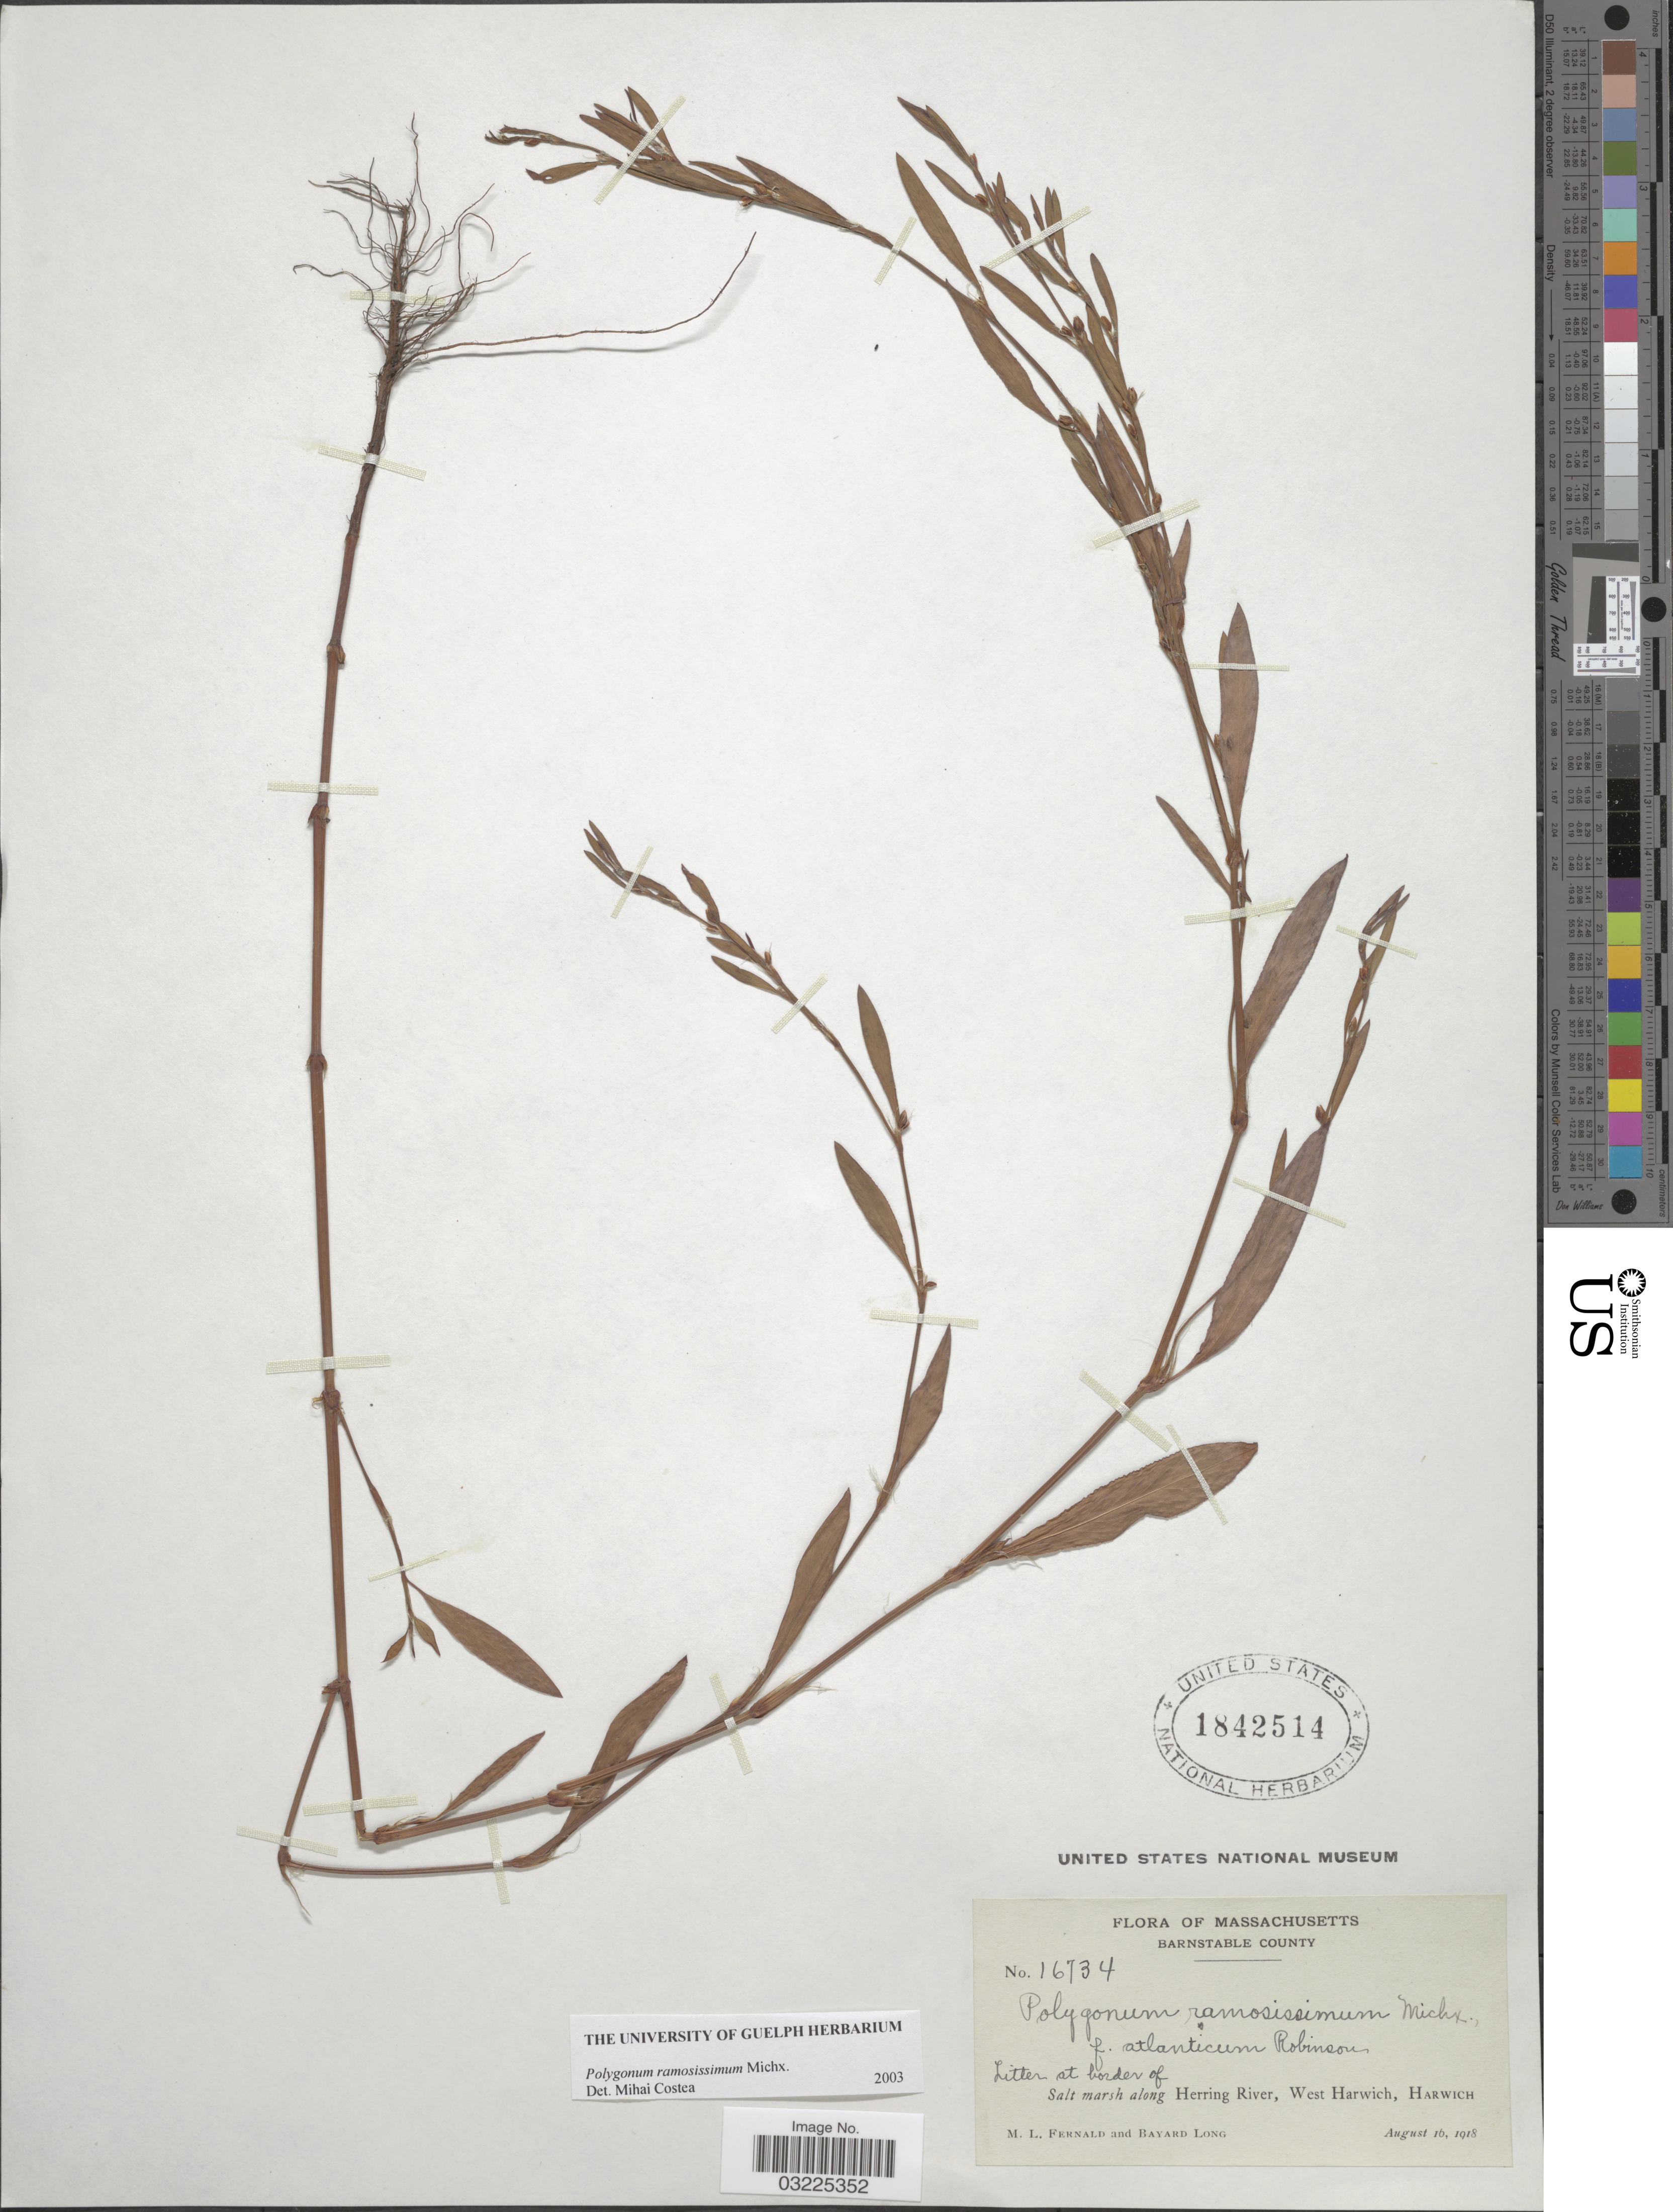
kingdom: Plantae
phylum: Tracheophyta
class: Magnoliopsida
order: Caryophyllales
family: Polygonaceae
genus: Polygonum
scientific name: Polygonum ramosissimum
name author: Michx.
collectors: M. L. Fernald & B. Long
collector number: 16734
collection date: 1918-08-16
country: United States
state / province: Massachusetts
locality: Barnstable County. Salt marsh along Herring River, West Harwich, Harwich.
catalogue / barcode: US 1842514